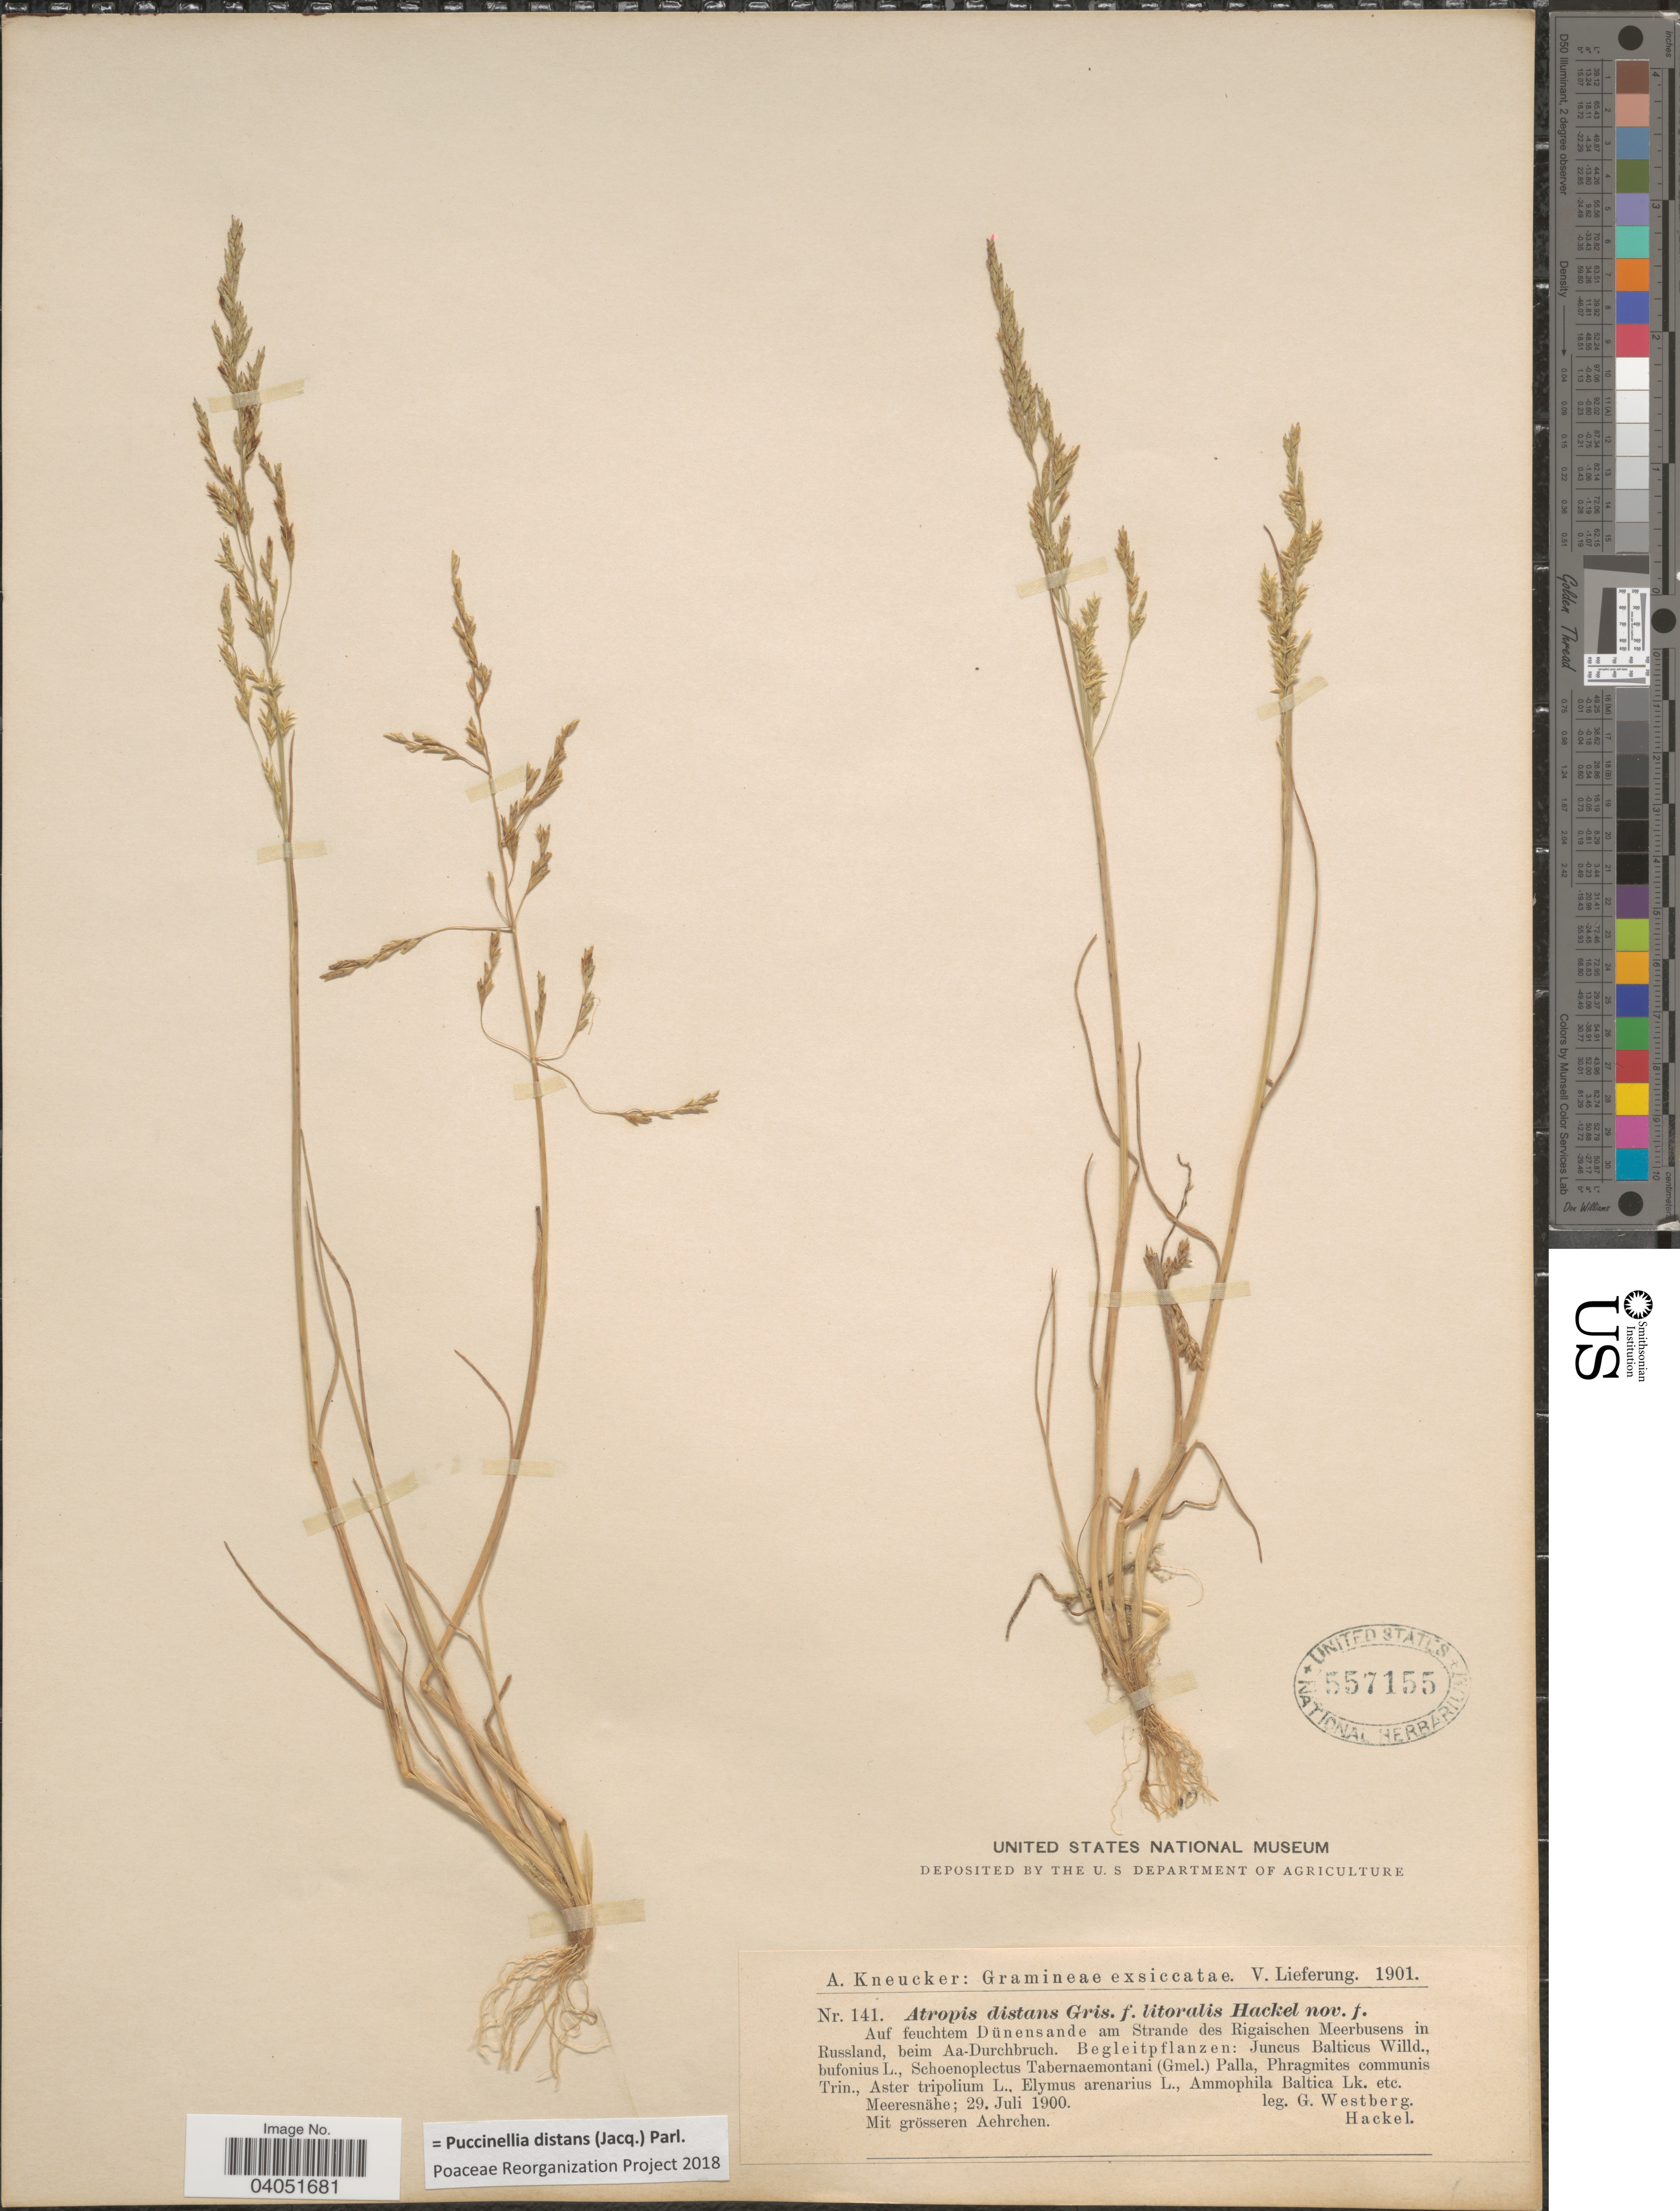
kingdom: Plantae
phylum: Tracheophyta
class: Liliopsida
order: Poales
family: Poaceae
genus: Puccinellia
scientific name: Puccinellia distans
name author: (Jacq.) Parl.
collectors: G. Westberg & -. Hackel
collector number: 141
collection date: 1900-07-29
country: Latvia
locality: Auf feuchtem Dünensande am Strande des Rigaischen Meerbusens in Russland, beim Aa-Durchbruch. Meeresnähe.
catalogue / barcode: US 557155